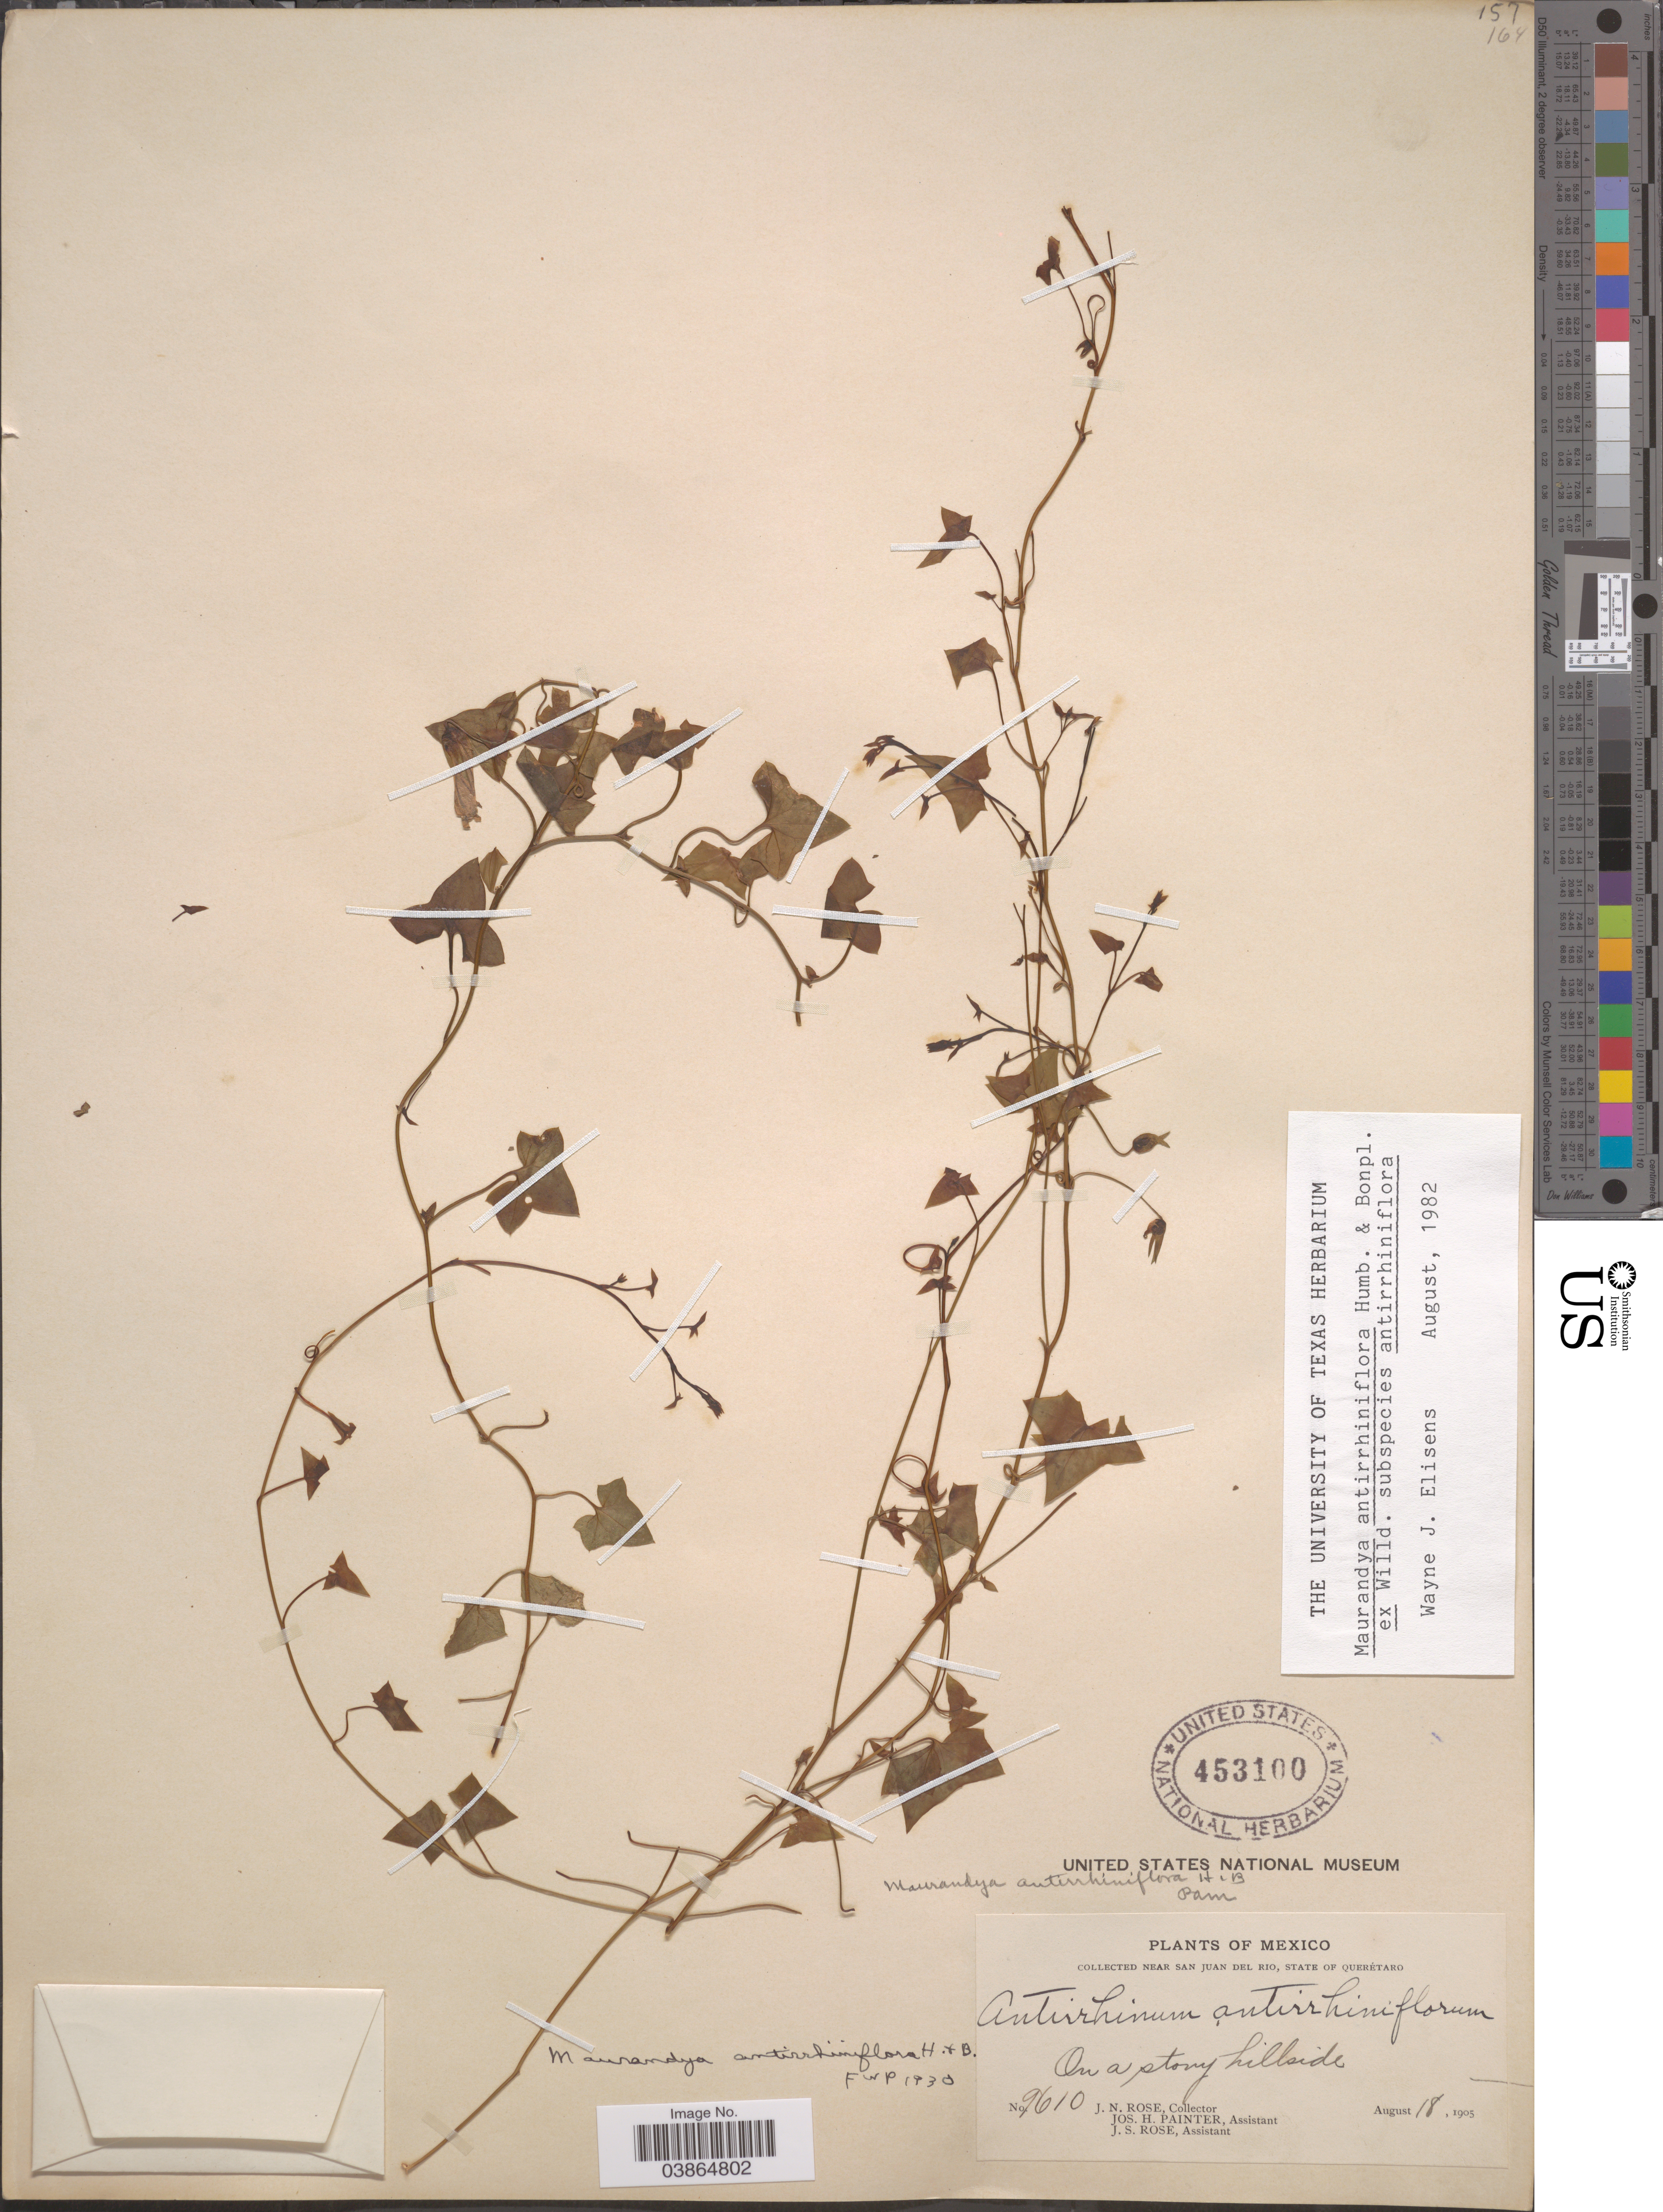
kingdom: Plantae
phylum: Tracheophyta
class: Magnoliopsida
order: Lamiales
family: Plantaginaceae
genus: Maurandya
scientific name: Maurandya antirrhiniflora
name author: Humb. & Bonpl. ex Willd.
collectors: J. N. Rose, J. H. Painter & J. S. Rose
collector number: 9610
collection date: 1905-08-18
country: Mexico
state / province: Querétaro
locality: Near San Juan del Rio.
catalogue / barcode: US 453100